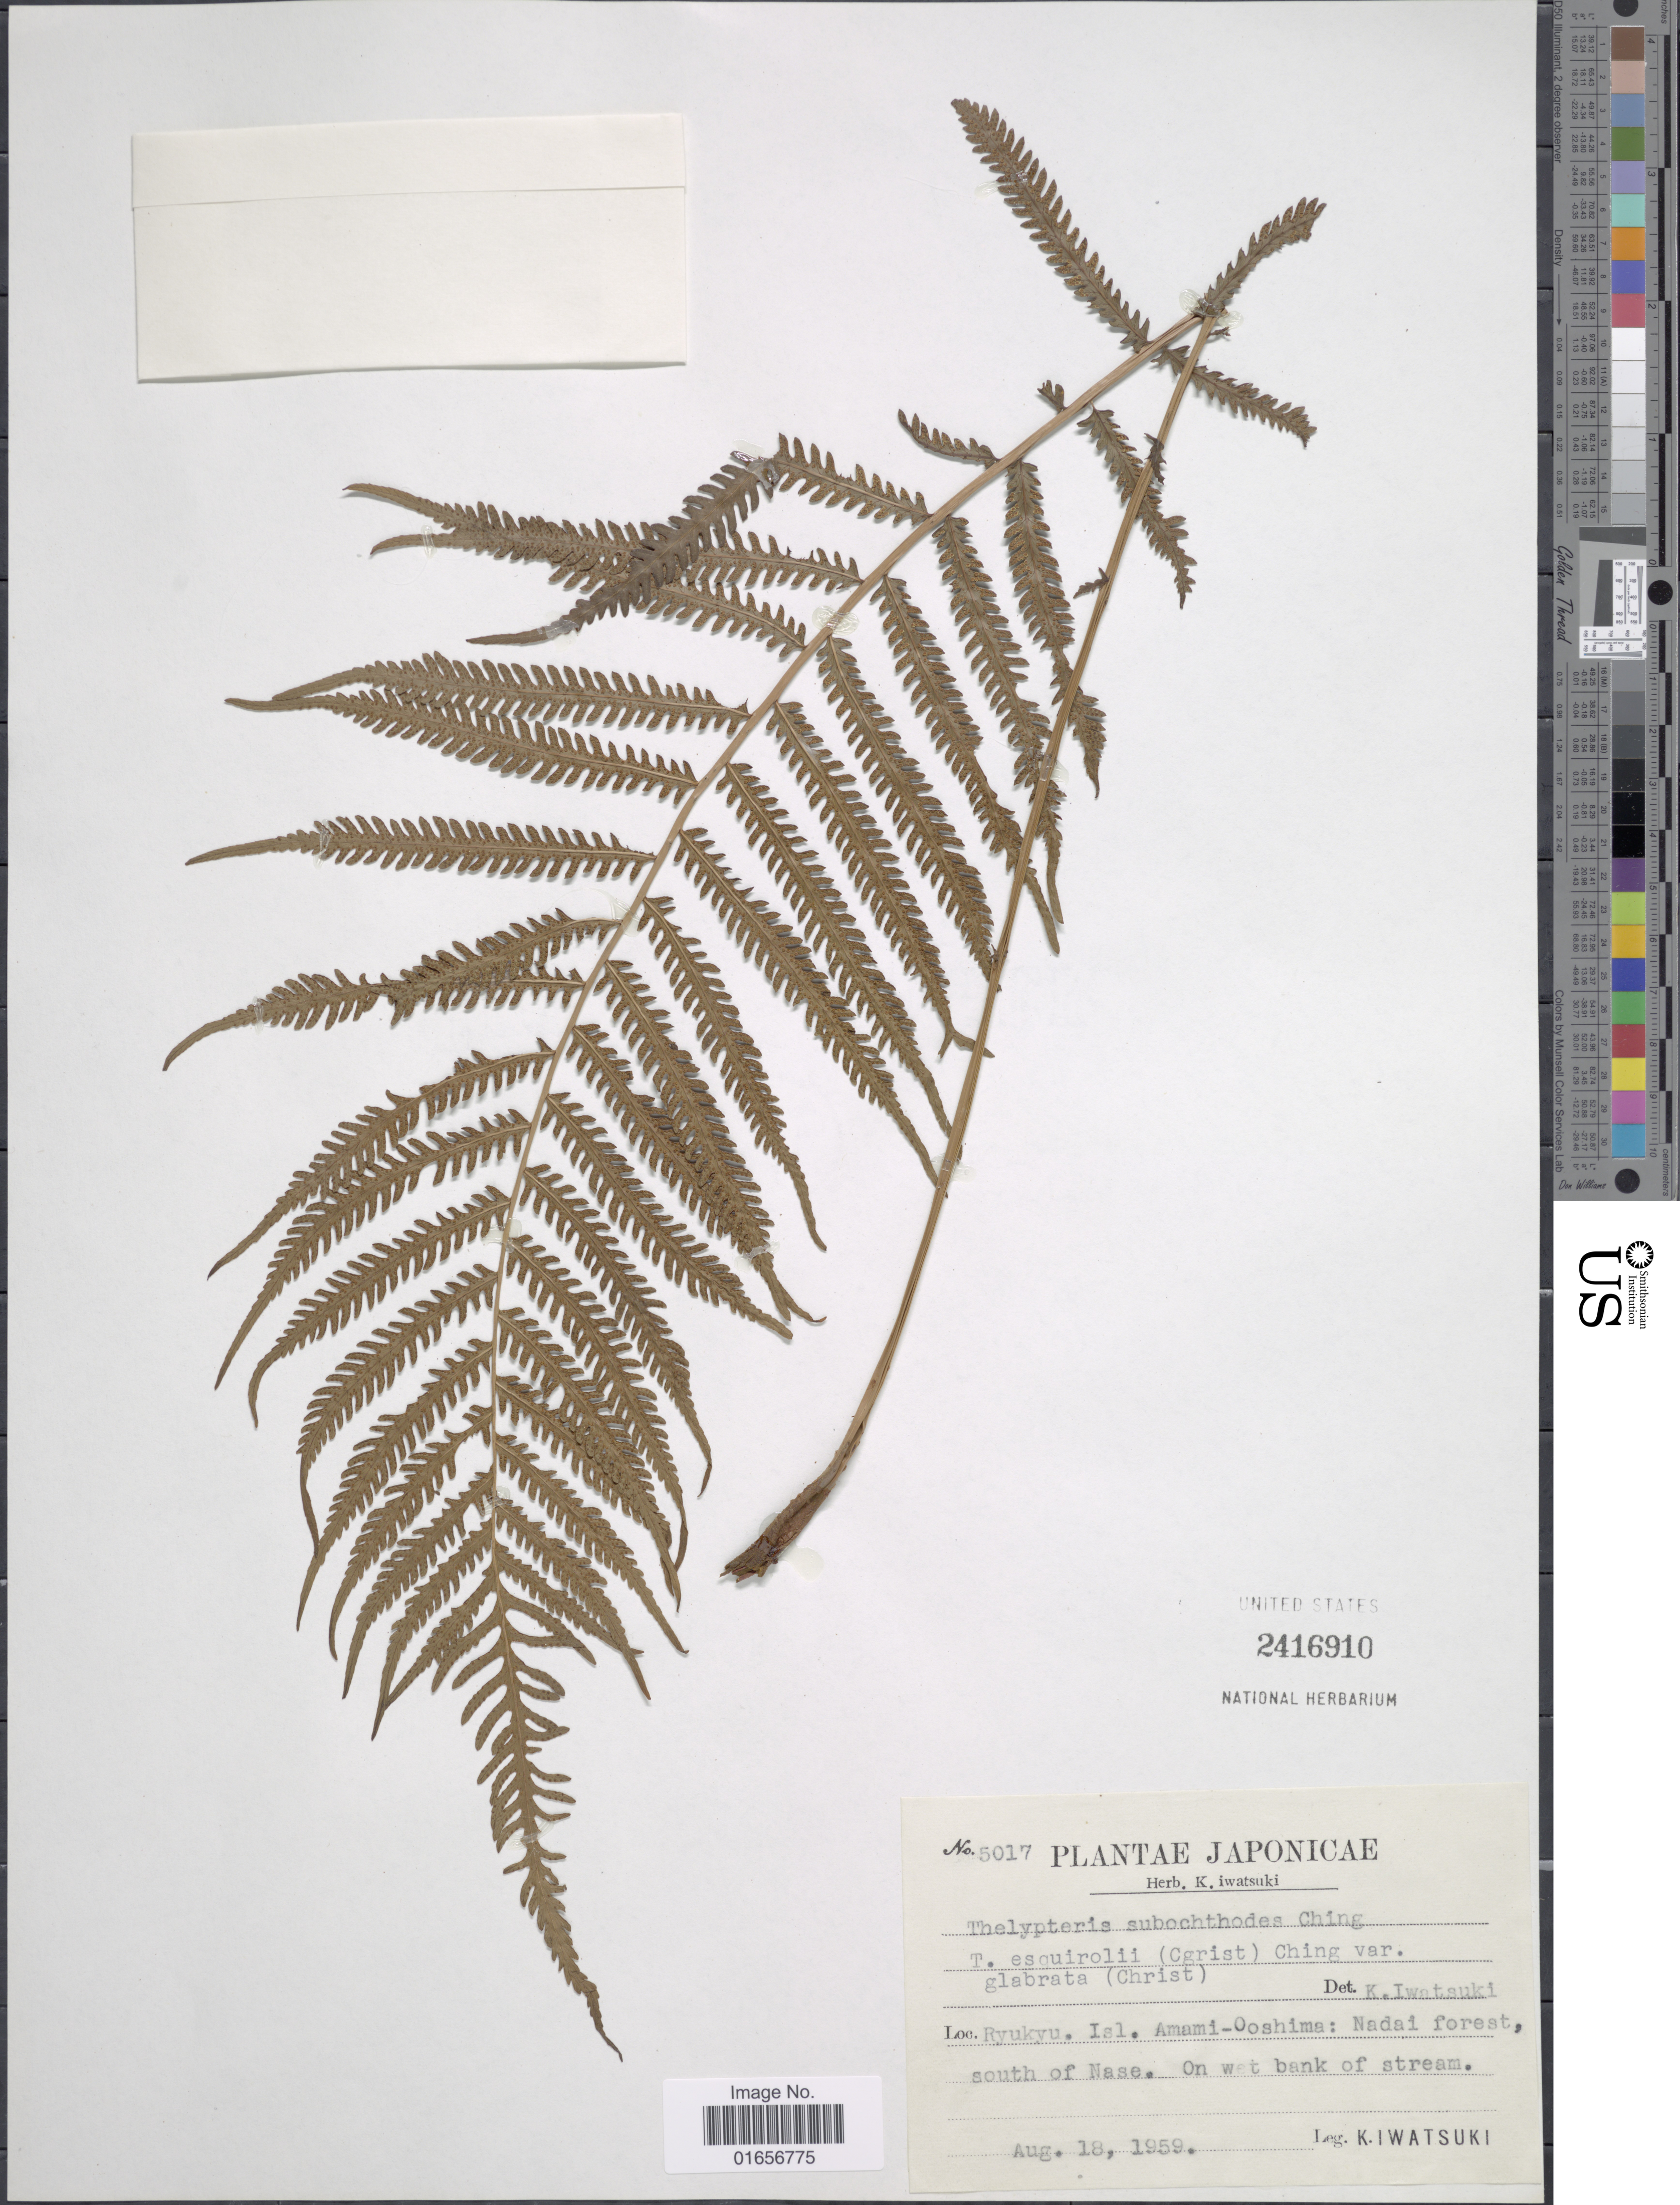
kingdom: Plantae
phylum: Tracheophyta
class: Polypodiopsida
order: Polypodiales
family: Thelypteridaceae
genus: Pseudocyclosorus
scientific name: Pseudocyclosorus esquirolii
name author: (Christ) Ching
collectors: K. Iwatsuki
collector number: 5017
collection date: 1959-08-18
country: Japan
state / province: Okinawa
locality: Ryukyu, Isl. Amami- Ooshima: Nadai forest, south of Nase.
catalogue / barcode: US 2416910